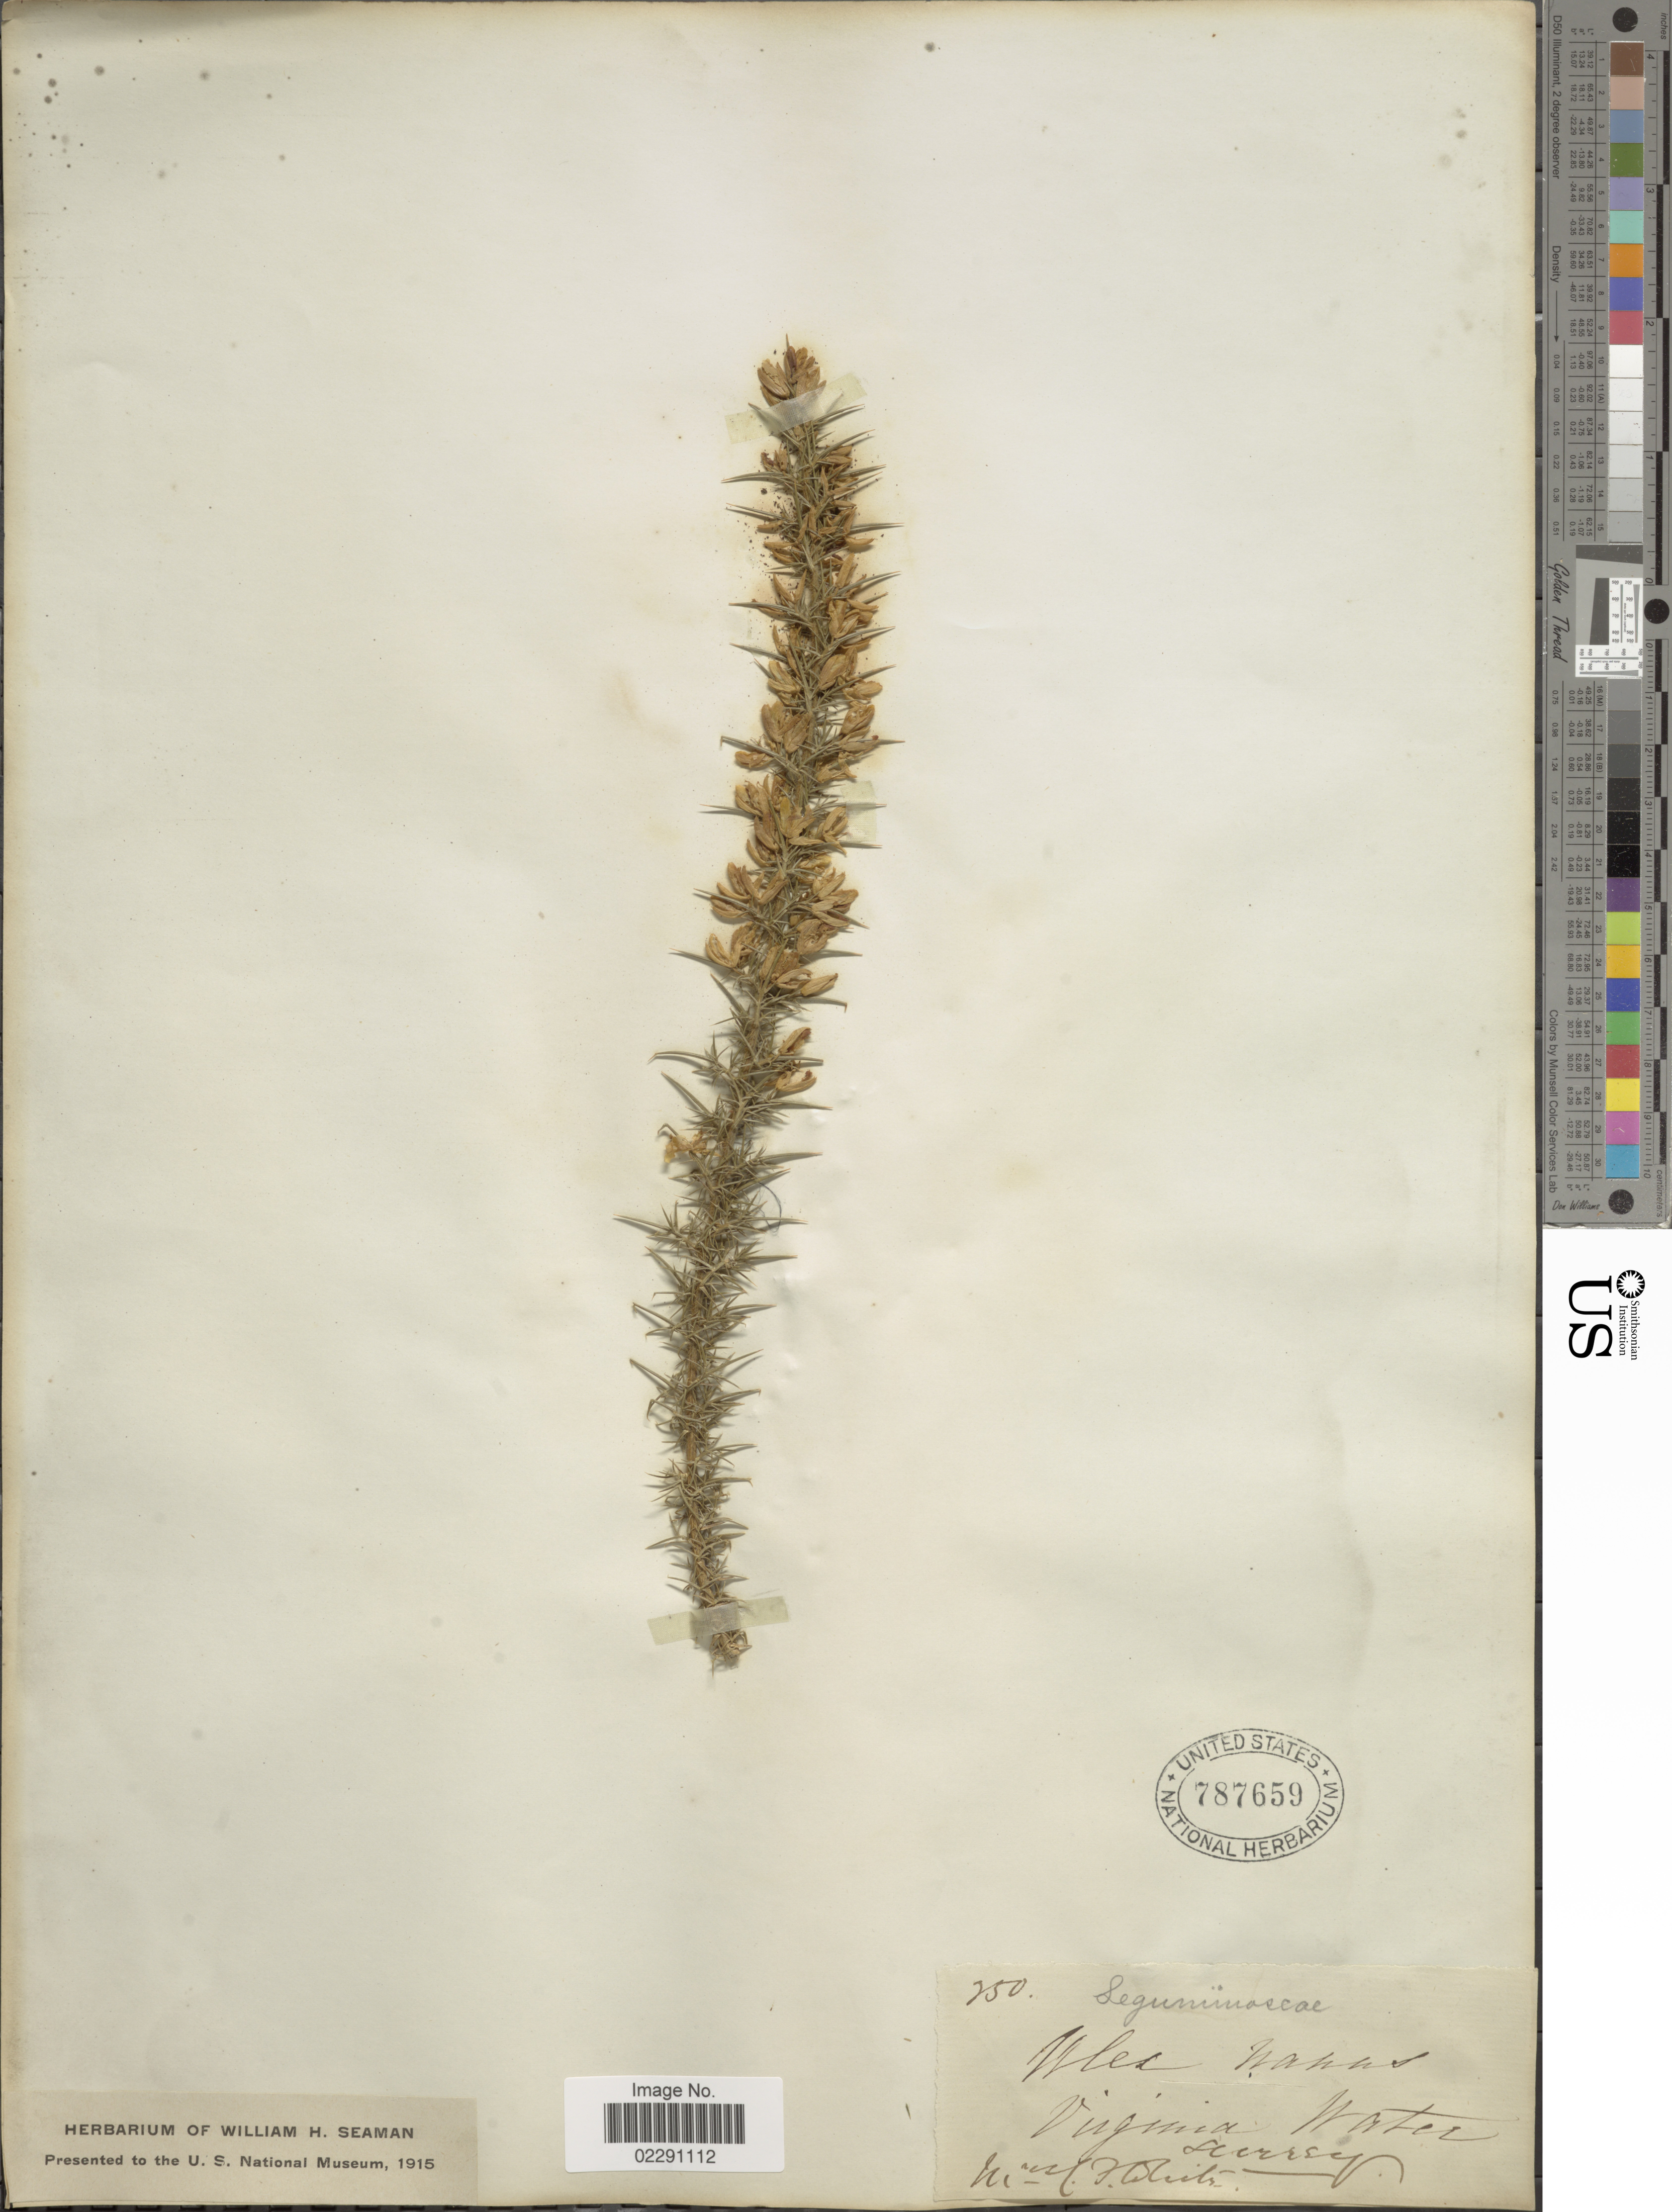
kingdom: Plantae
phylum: Tracheophyta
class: Magnoliopsida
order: Fabales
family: Fabaceae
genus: Ulex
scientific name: Ulex nanus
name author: Symons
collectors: H. Rietz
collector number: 750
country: United States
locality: Virginia Water, Surrey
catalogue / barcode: US 787659